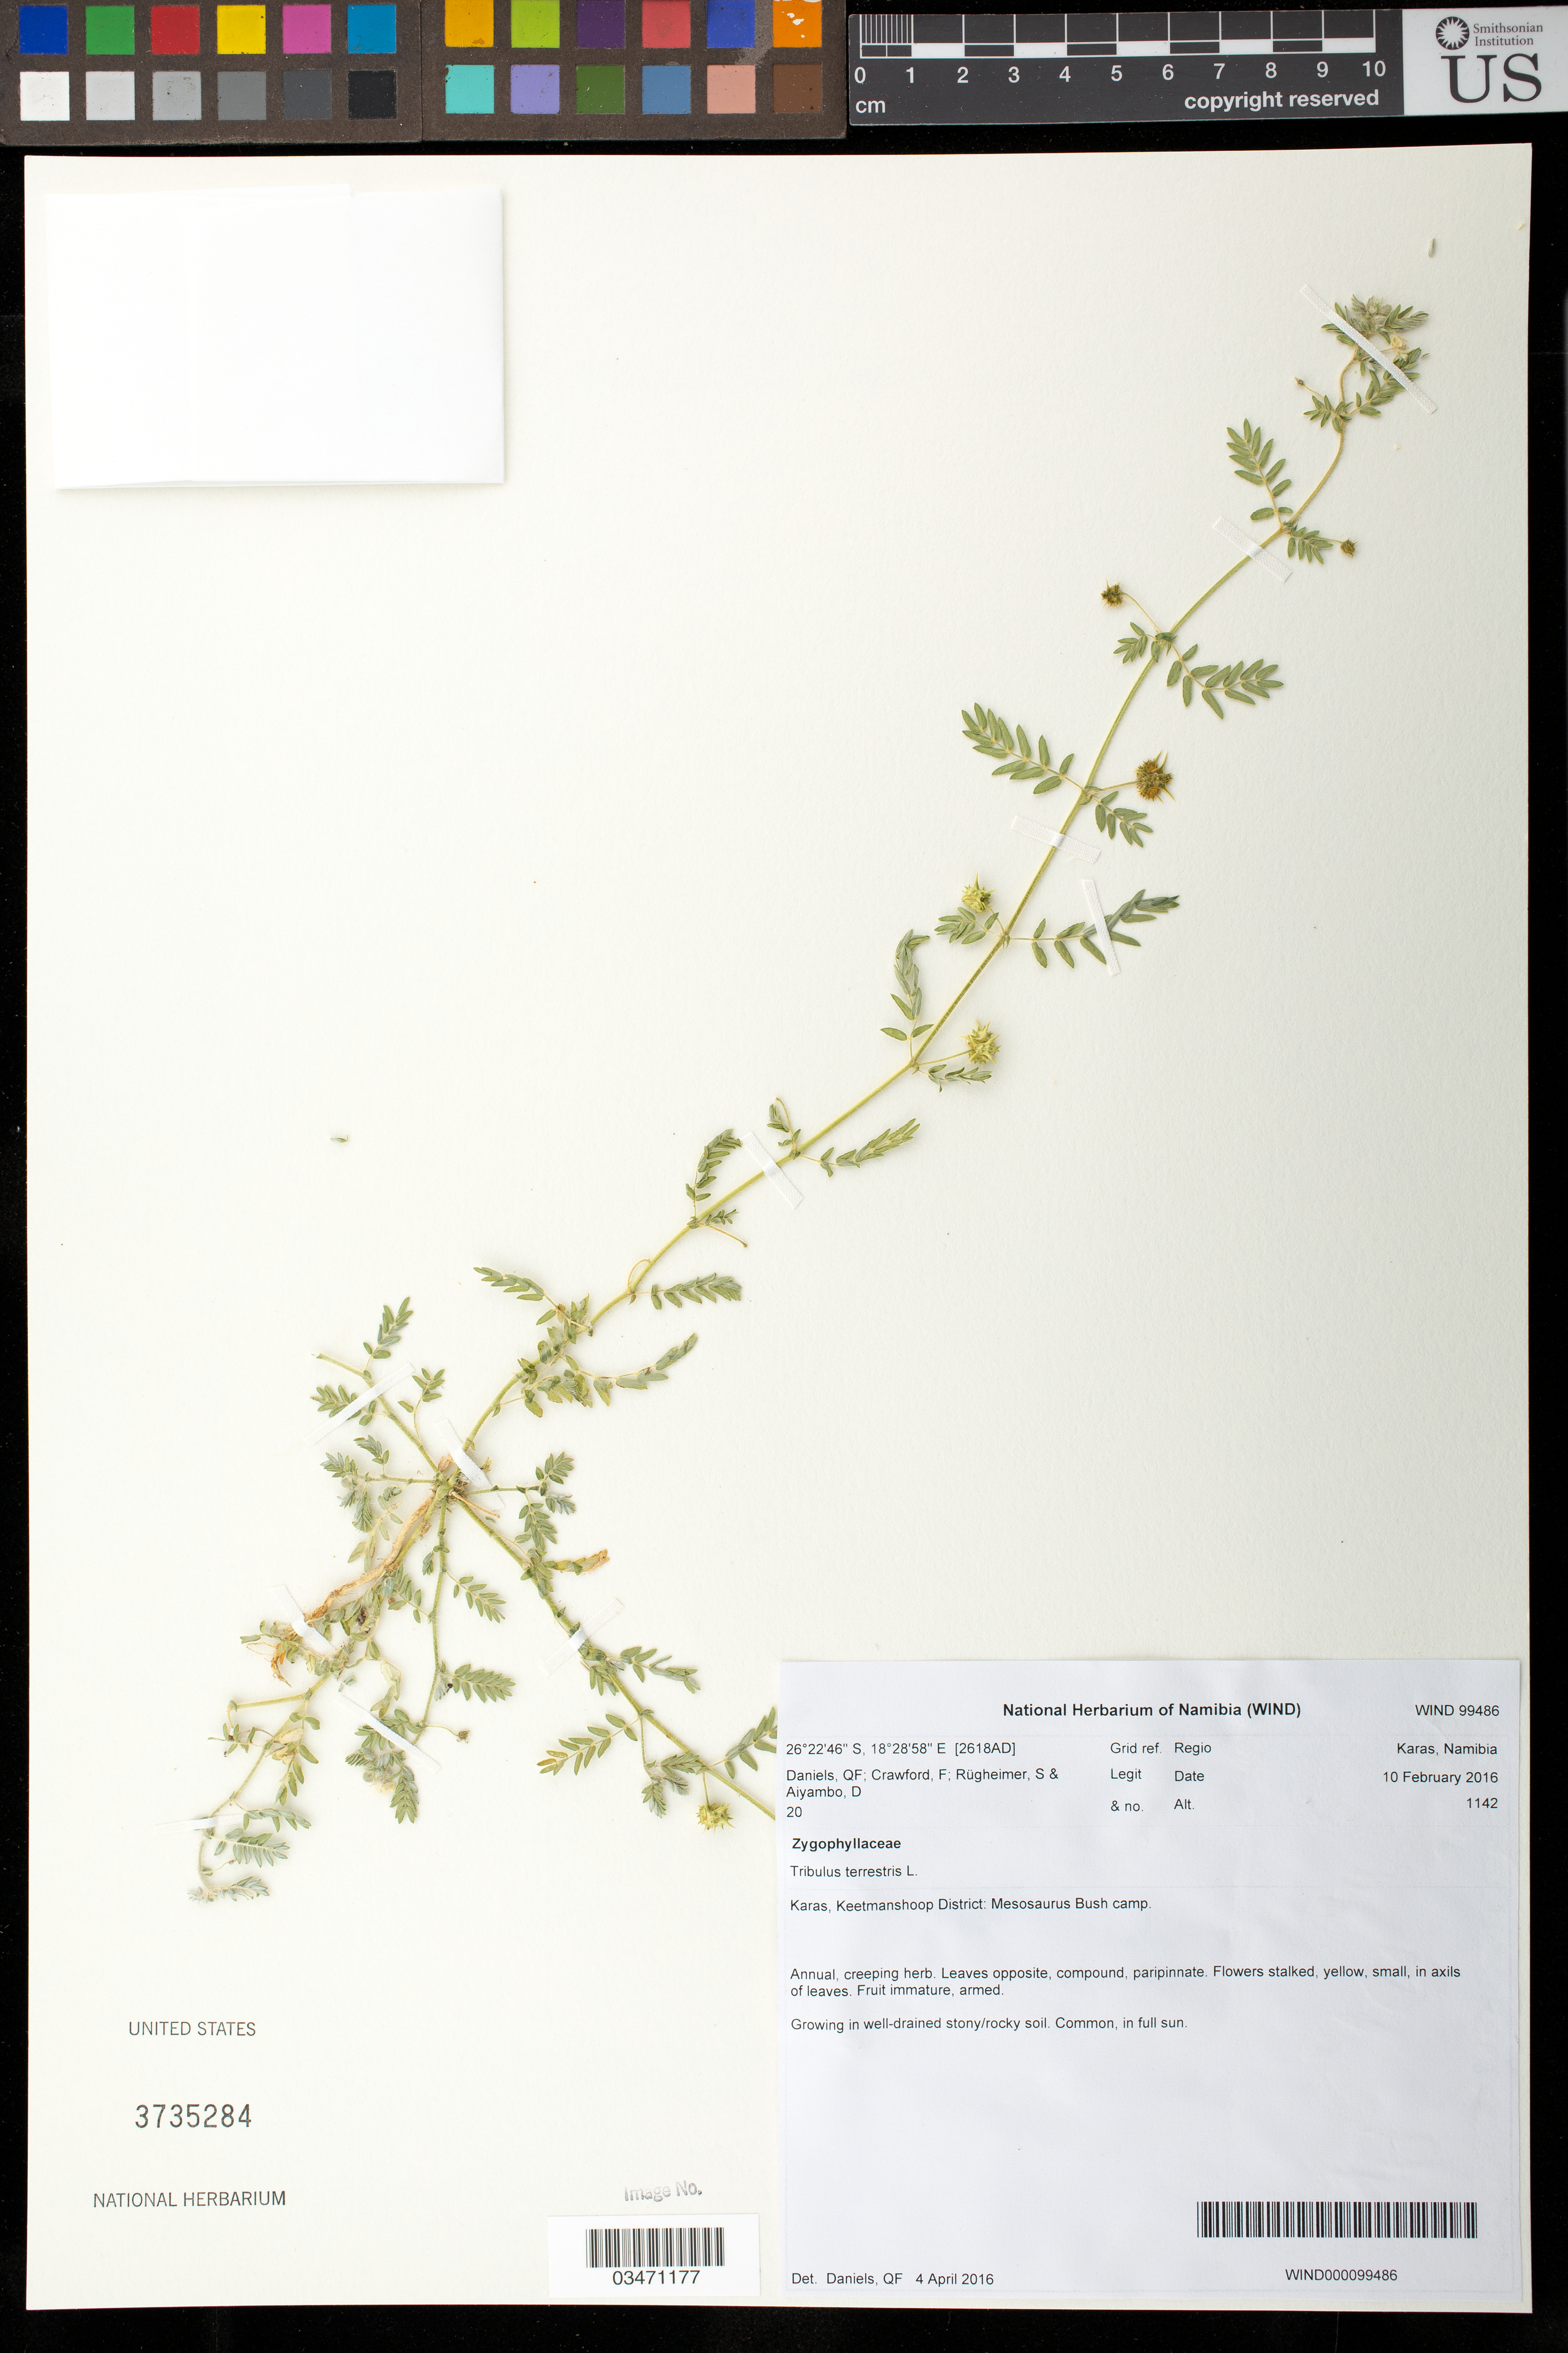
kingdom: Plantae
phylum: Tracheophyta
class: Magnoliopsida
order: Zygophyllales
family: Zygophyllaceae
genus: Tribulus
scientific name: Tribulus terrestris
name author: L.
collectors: F. Crawford, S. Rugheimer & D. Aiyambo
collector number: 20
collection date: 2016-02-10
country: Namibia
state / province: Karas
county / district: Keetmanshoop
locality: Mesosaurus Bush camp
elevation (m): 1142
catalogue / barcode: US 3735284